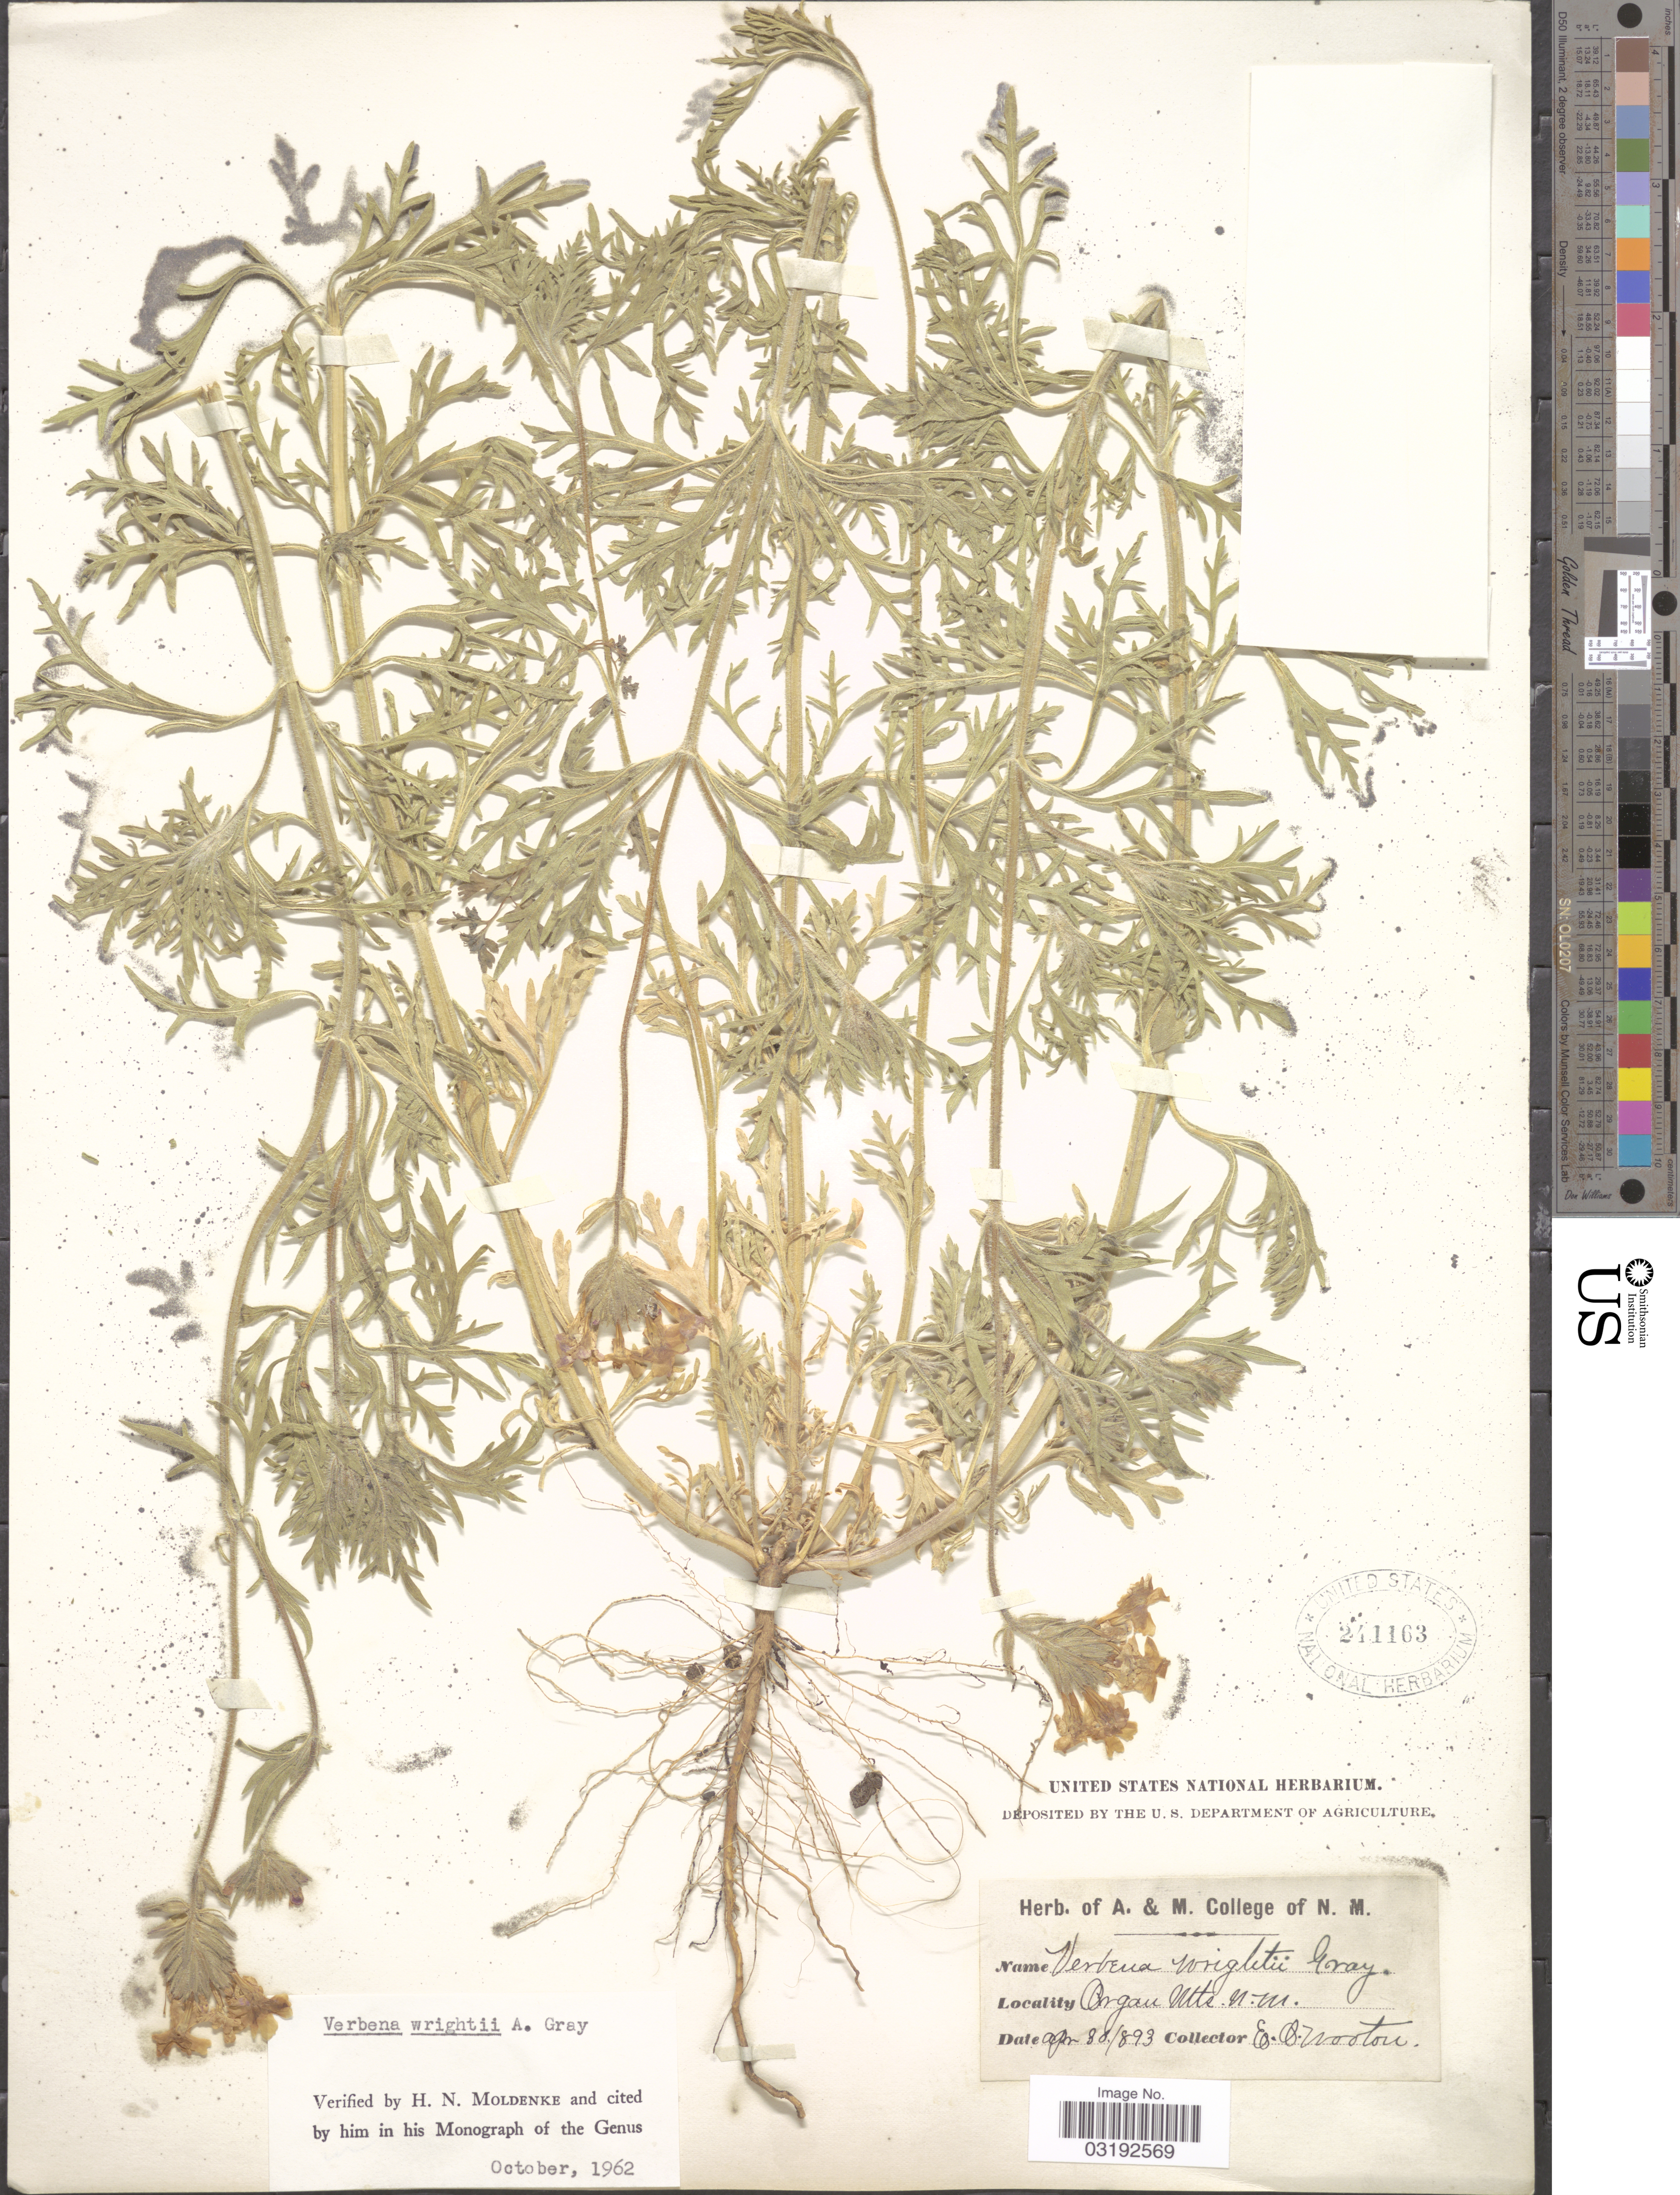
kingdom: Plantae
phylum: Tracheophyta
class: Magnoliopsida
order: Lamiales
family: Verbenaceae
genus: Verbena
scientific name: Verbena wrightii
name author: A. Gray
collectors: E. O. Wooton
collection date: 1893-04-30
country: United States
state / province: New Mexico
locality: Organ Mts.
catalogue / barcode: US 241163